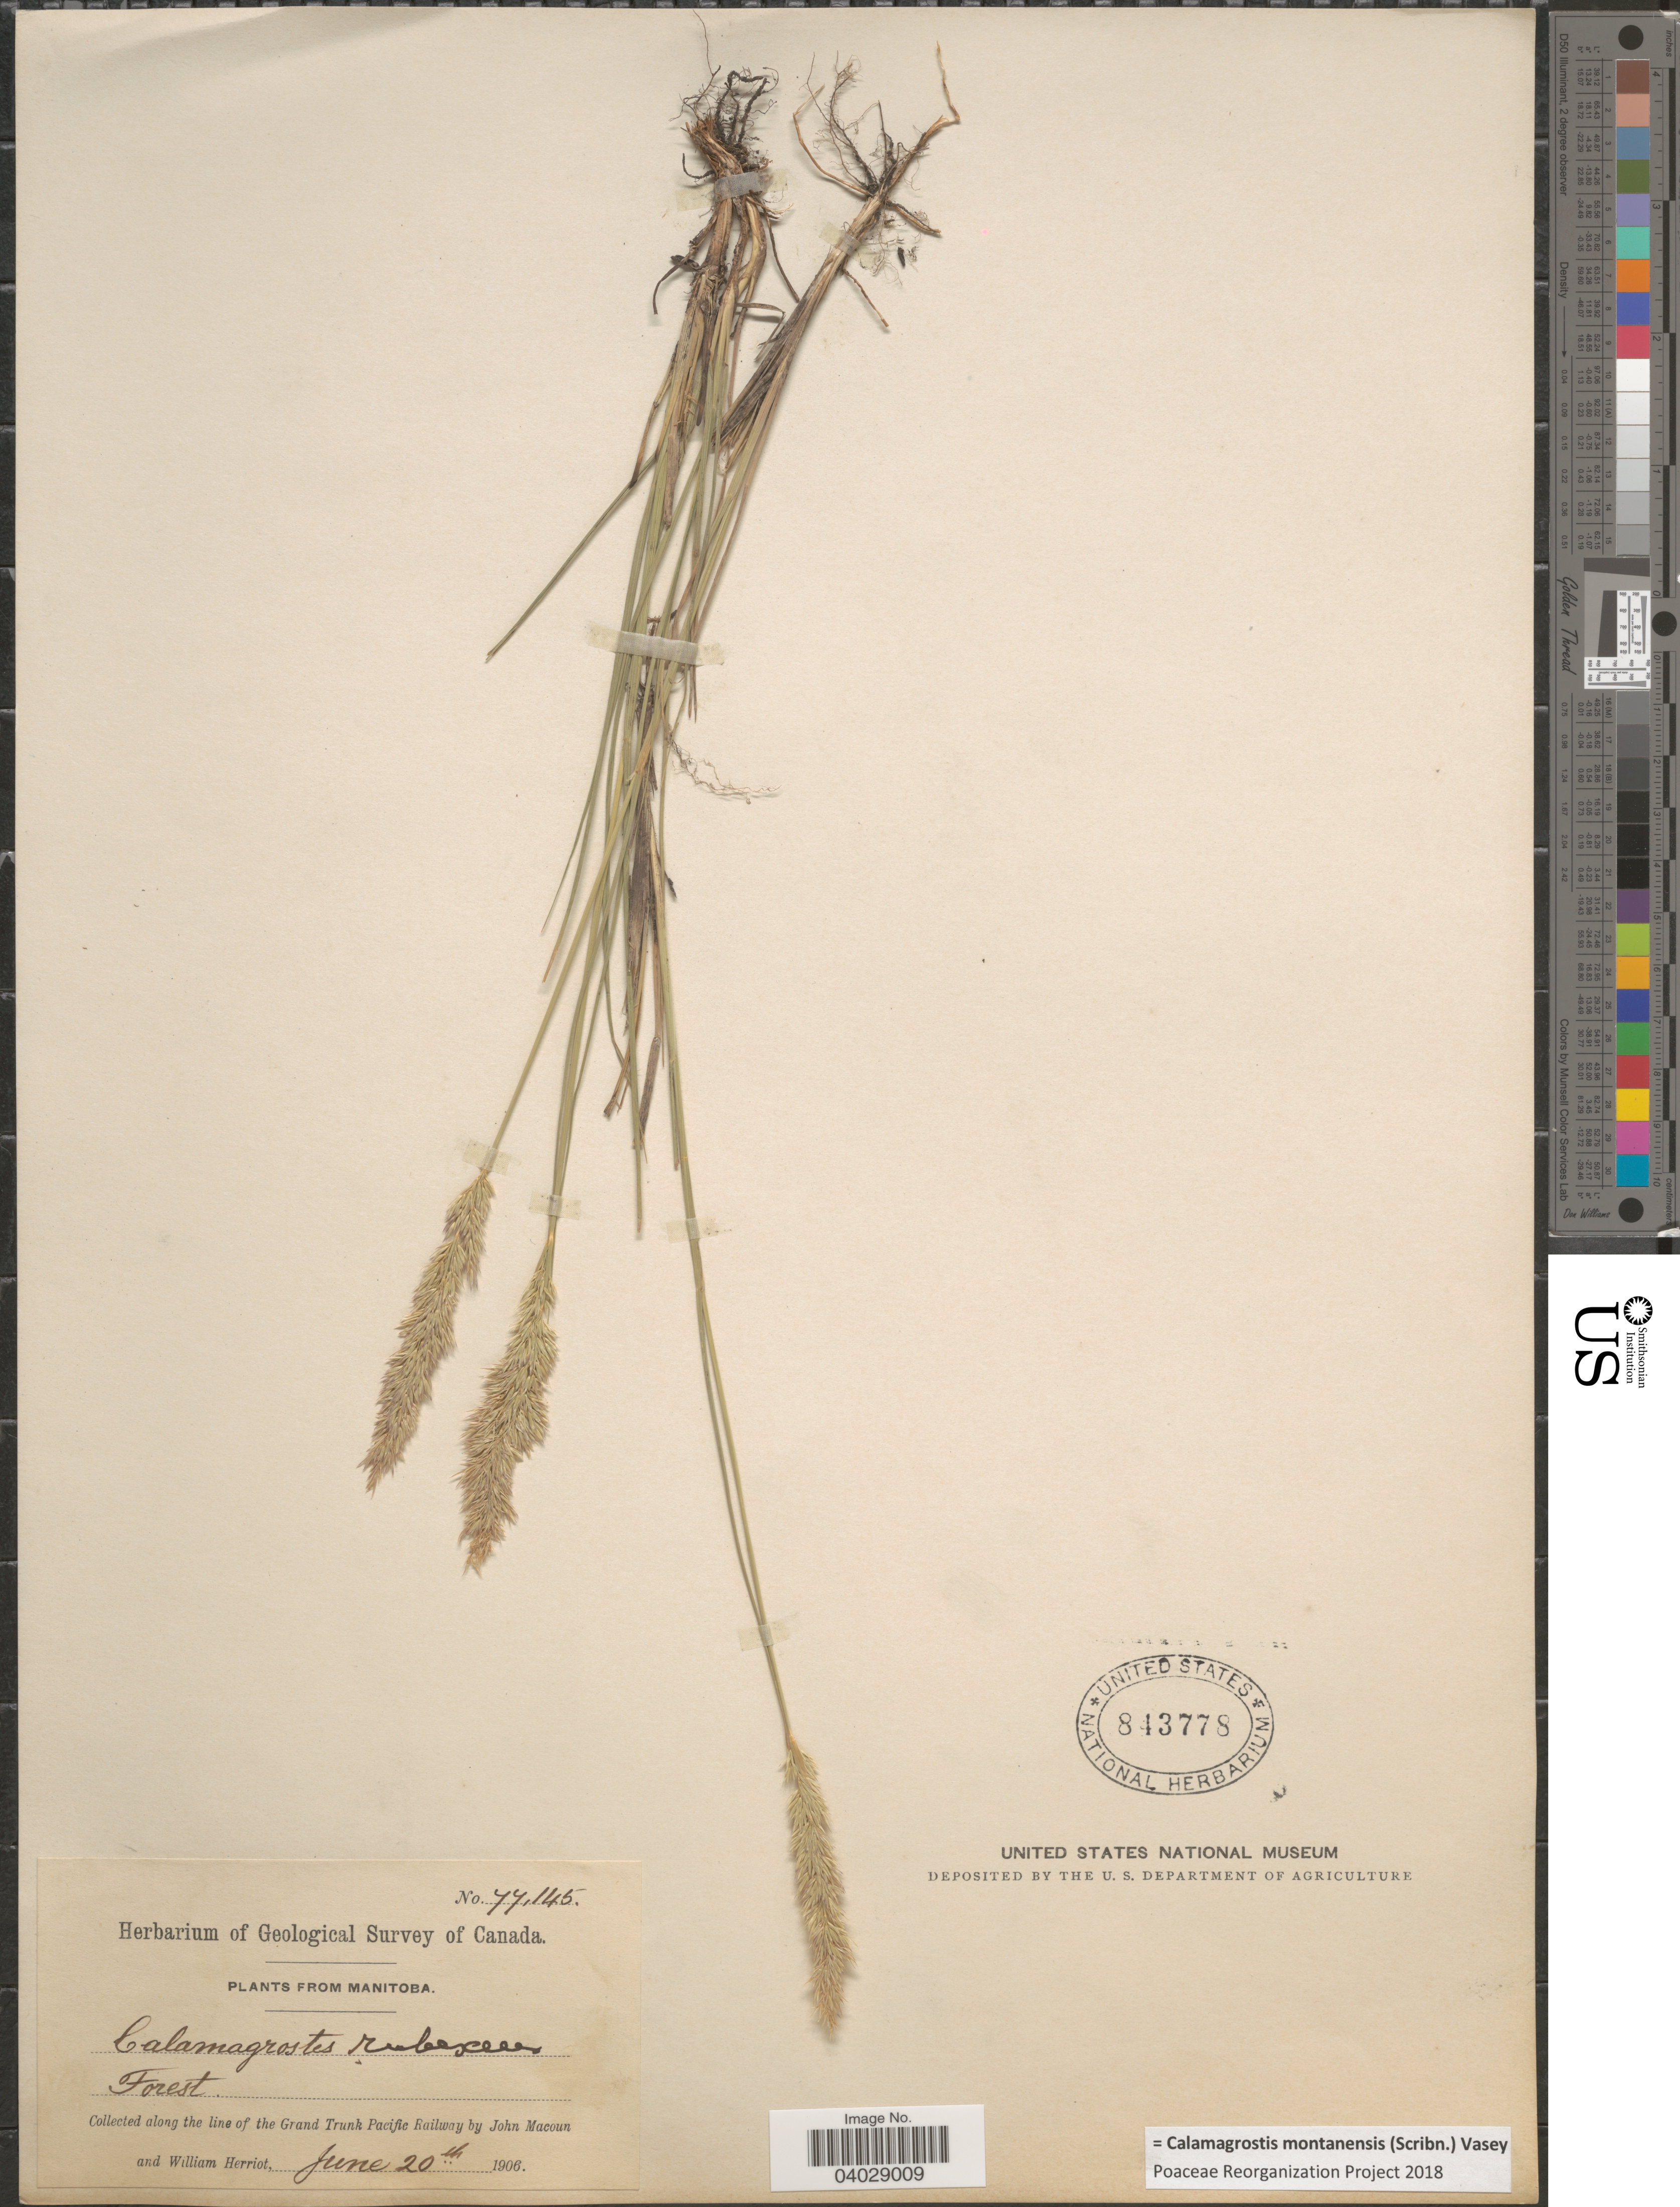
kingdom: Plantae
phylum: Tracheophyta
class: Liliopsida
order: Poales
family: Poaceae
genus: Calamagrostis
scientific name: Calamagrostis montanensis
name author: Scribn. ex Vasey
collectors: J. Macoun & W. Herriot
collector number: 77145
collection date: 1906-06-20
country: Canada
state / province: Manitoba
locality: Forest. Along the line of the Grand Trunk Pacific Railway.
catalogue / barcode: US 843778